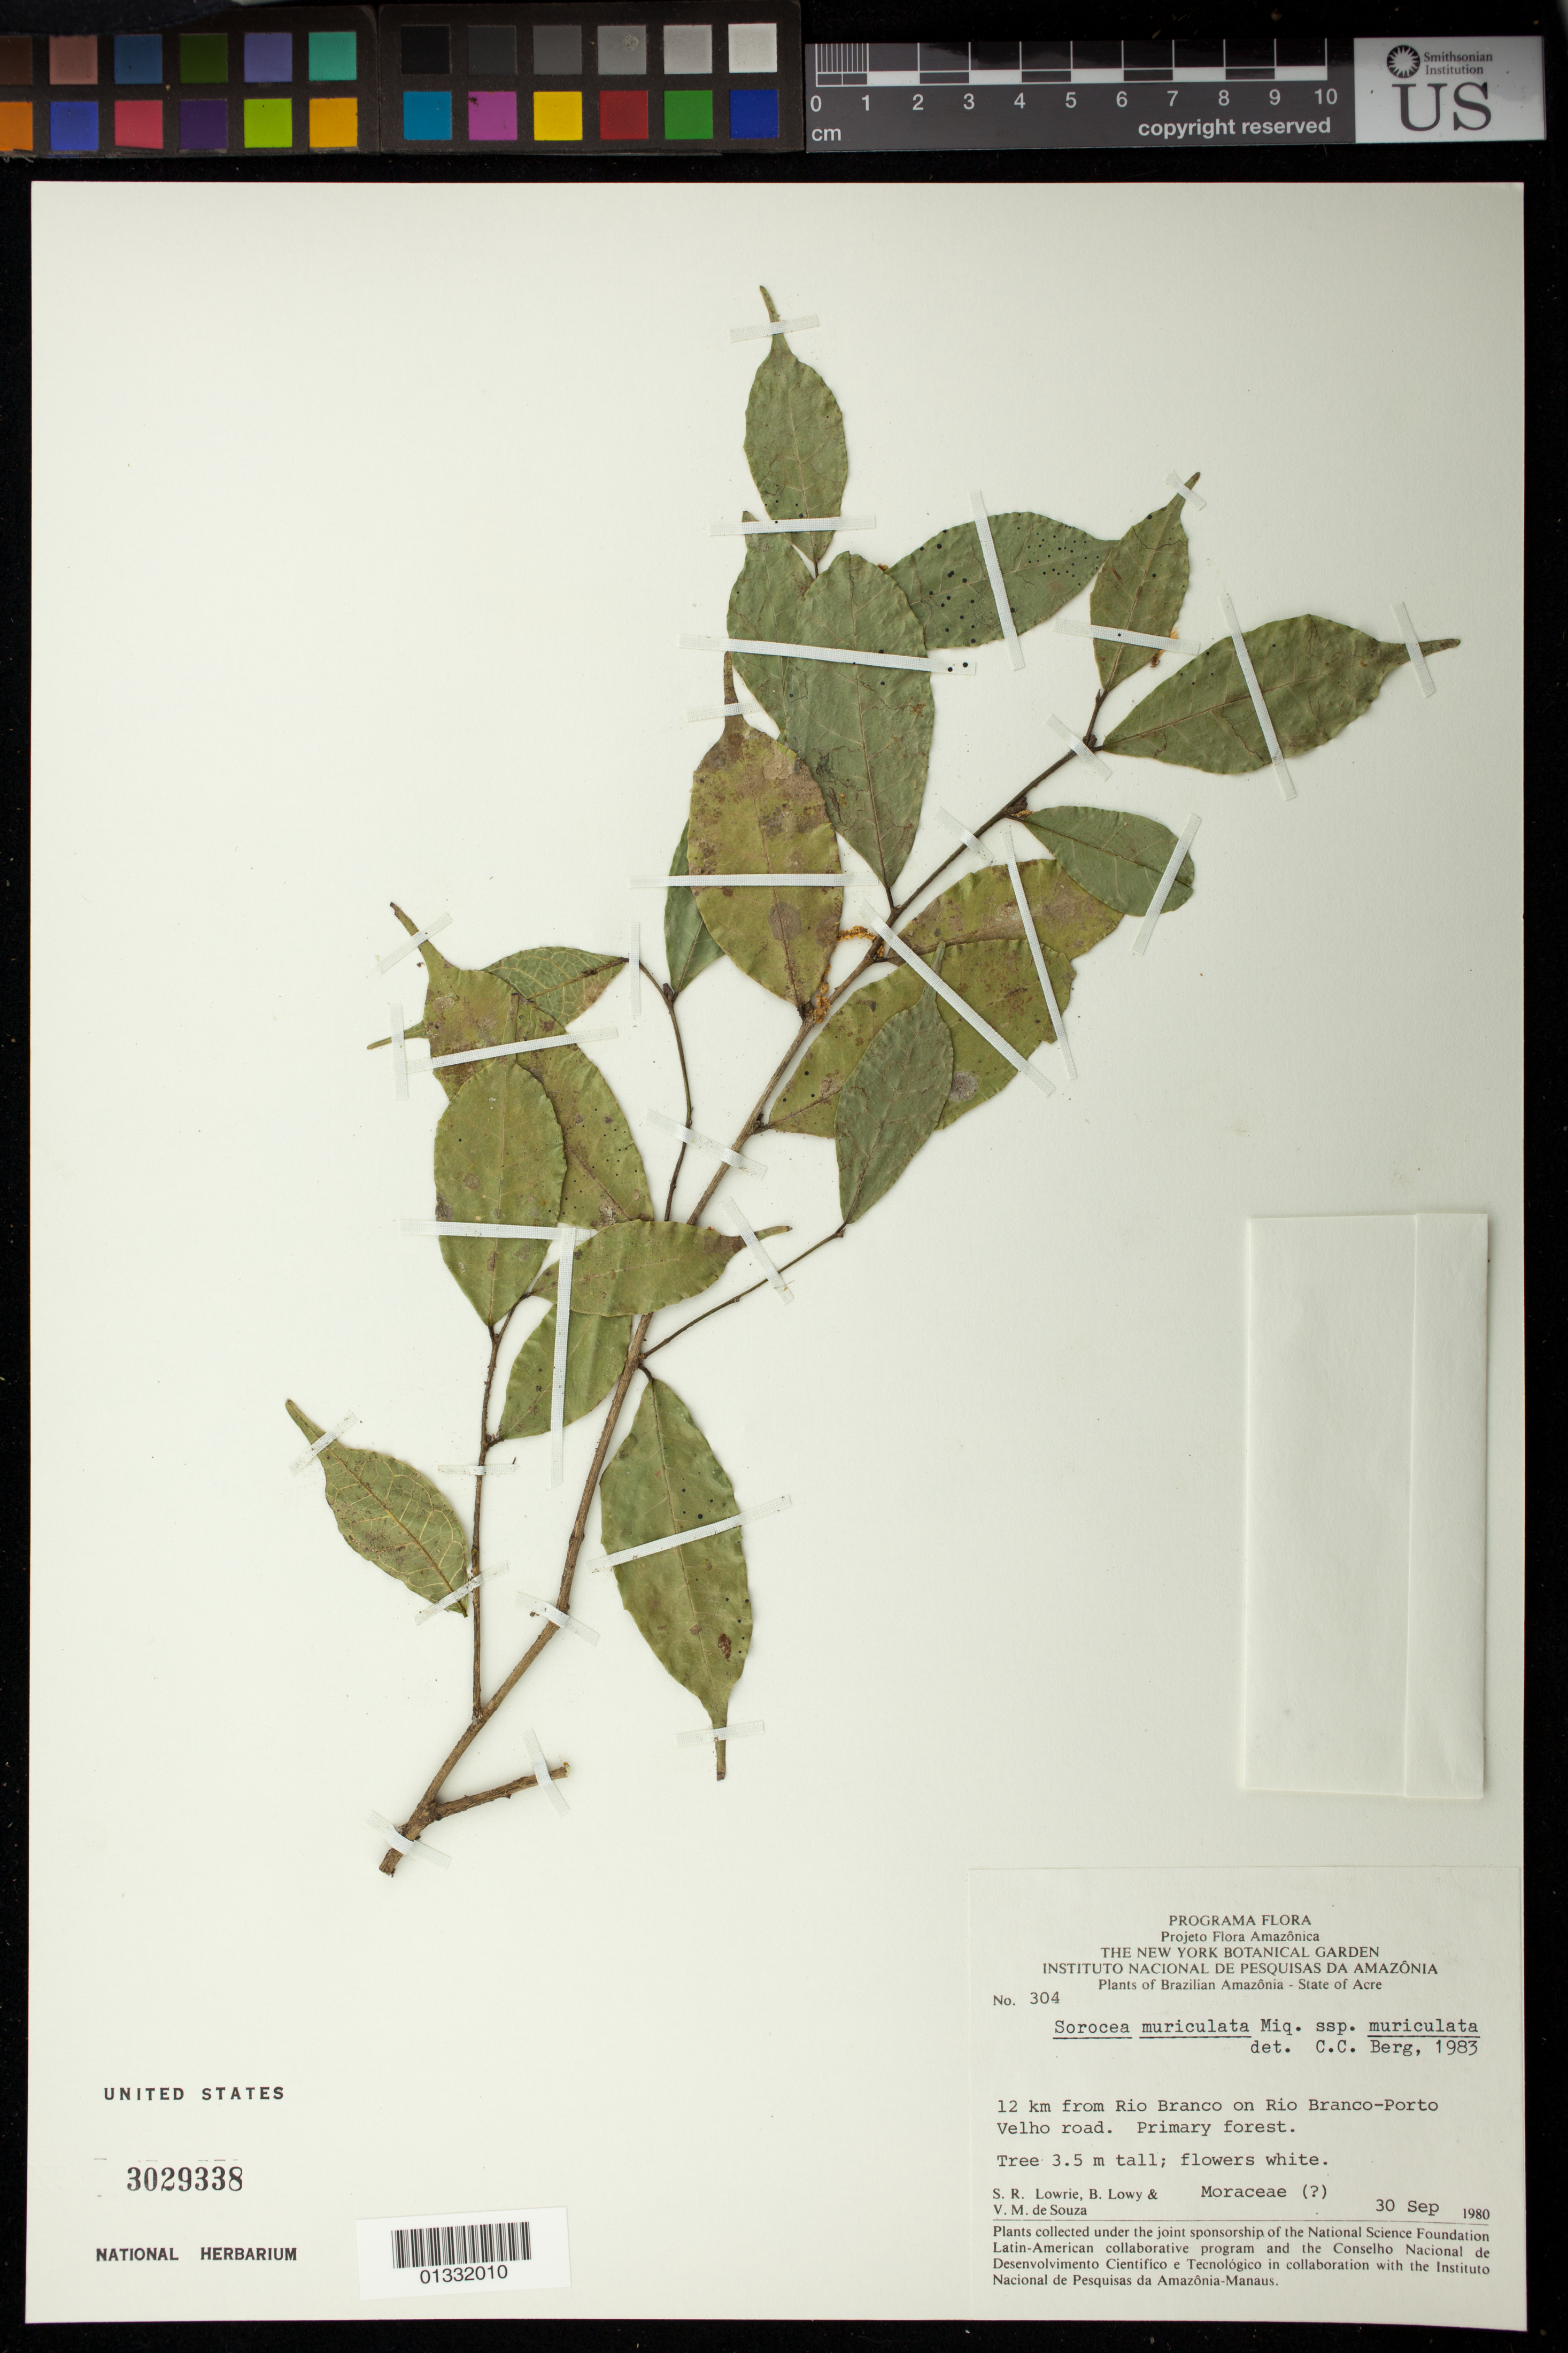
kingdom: Plantae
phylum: Tracheophyta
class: Magnoliopsida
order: Rosales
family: Moraceae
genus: Sorocea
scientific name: Sorocea muriculata subsp. muriculata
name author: Miq.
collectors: S. Lowrie, B. Lowy & V. M. Souza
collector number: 304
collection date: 1980-09-30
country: Brazil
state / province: Acre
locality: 12km from Rio Branco on Rio Branco-Porto Velho road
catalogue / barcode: US 3029338